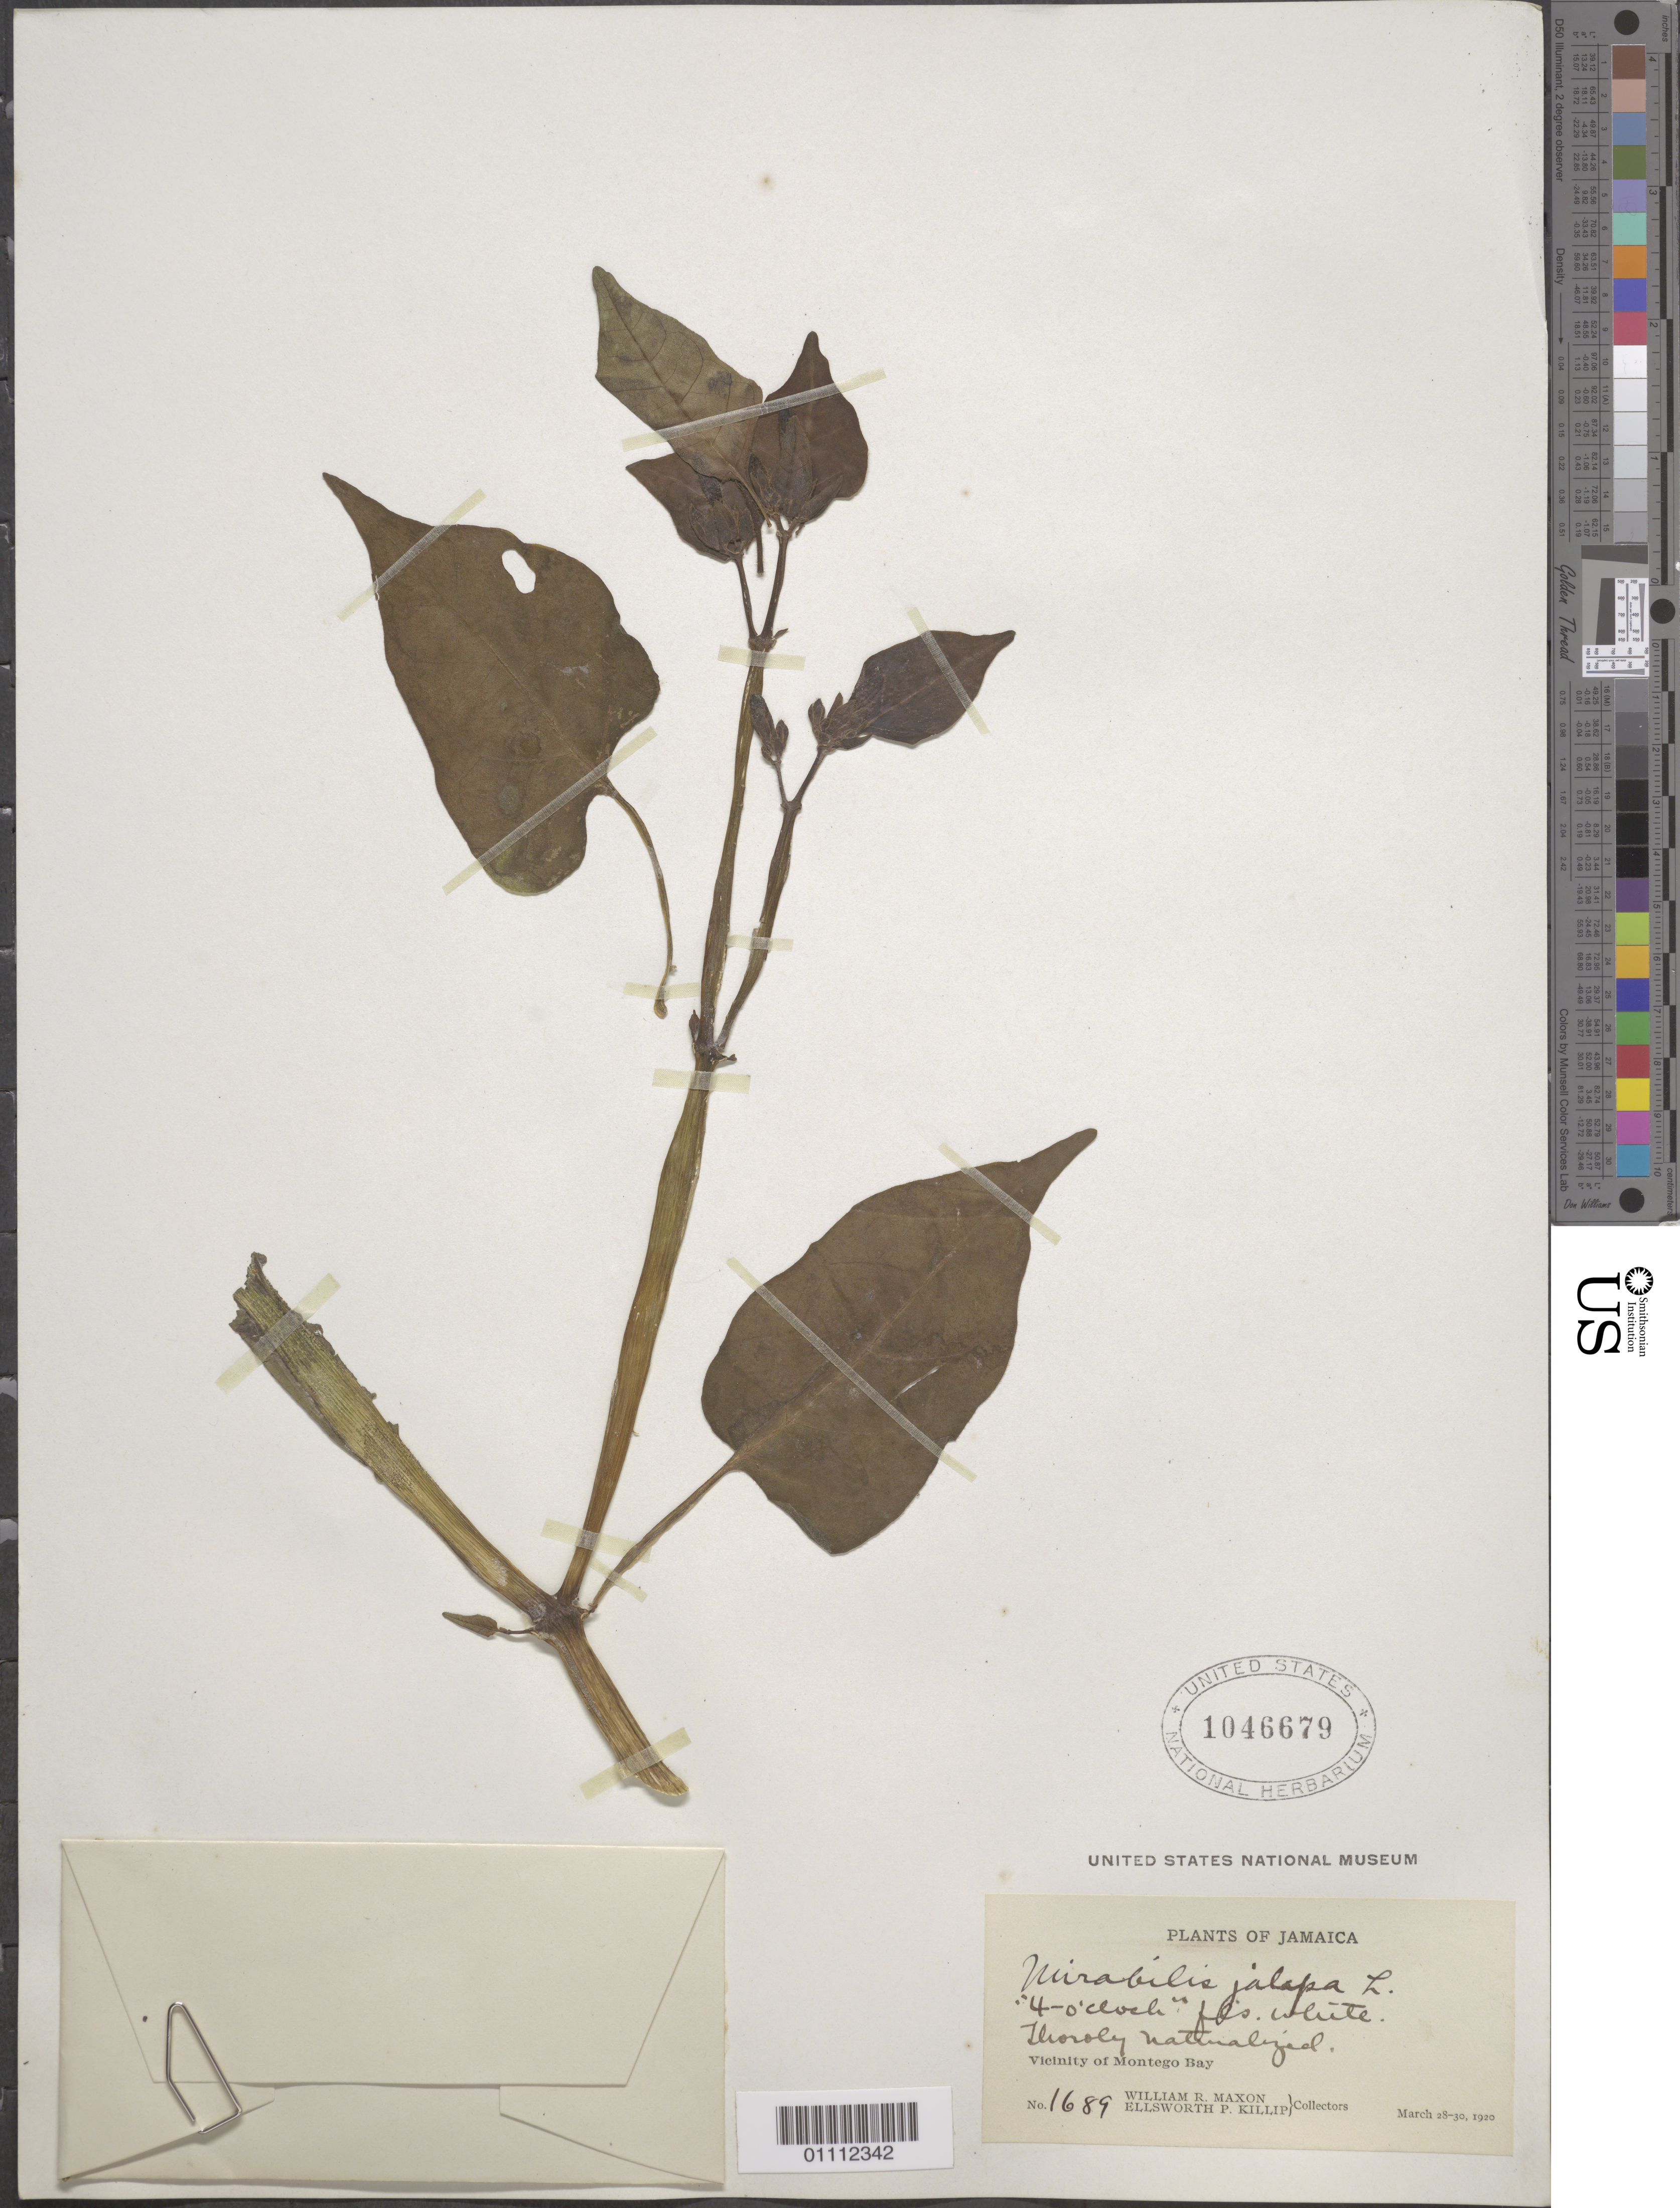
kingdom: Plantae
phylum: Tracheophyta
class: Magnoliopsida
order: Caryophyllales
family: Nyctaginaceae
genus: Mirabilis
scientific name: Mirabilis jalapa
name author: L.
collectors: W. R. Maxon & E. P. Killip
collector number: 1689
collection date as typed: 28 Mar 1920 to 30 Mar 1920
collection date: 1920-03-28/1920-03-30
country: Jamaica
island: Jamaica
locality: Montego Bay vicinity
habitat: Thoroughly naturalized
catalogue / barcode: US 1046679